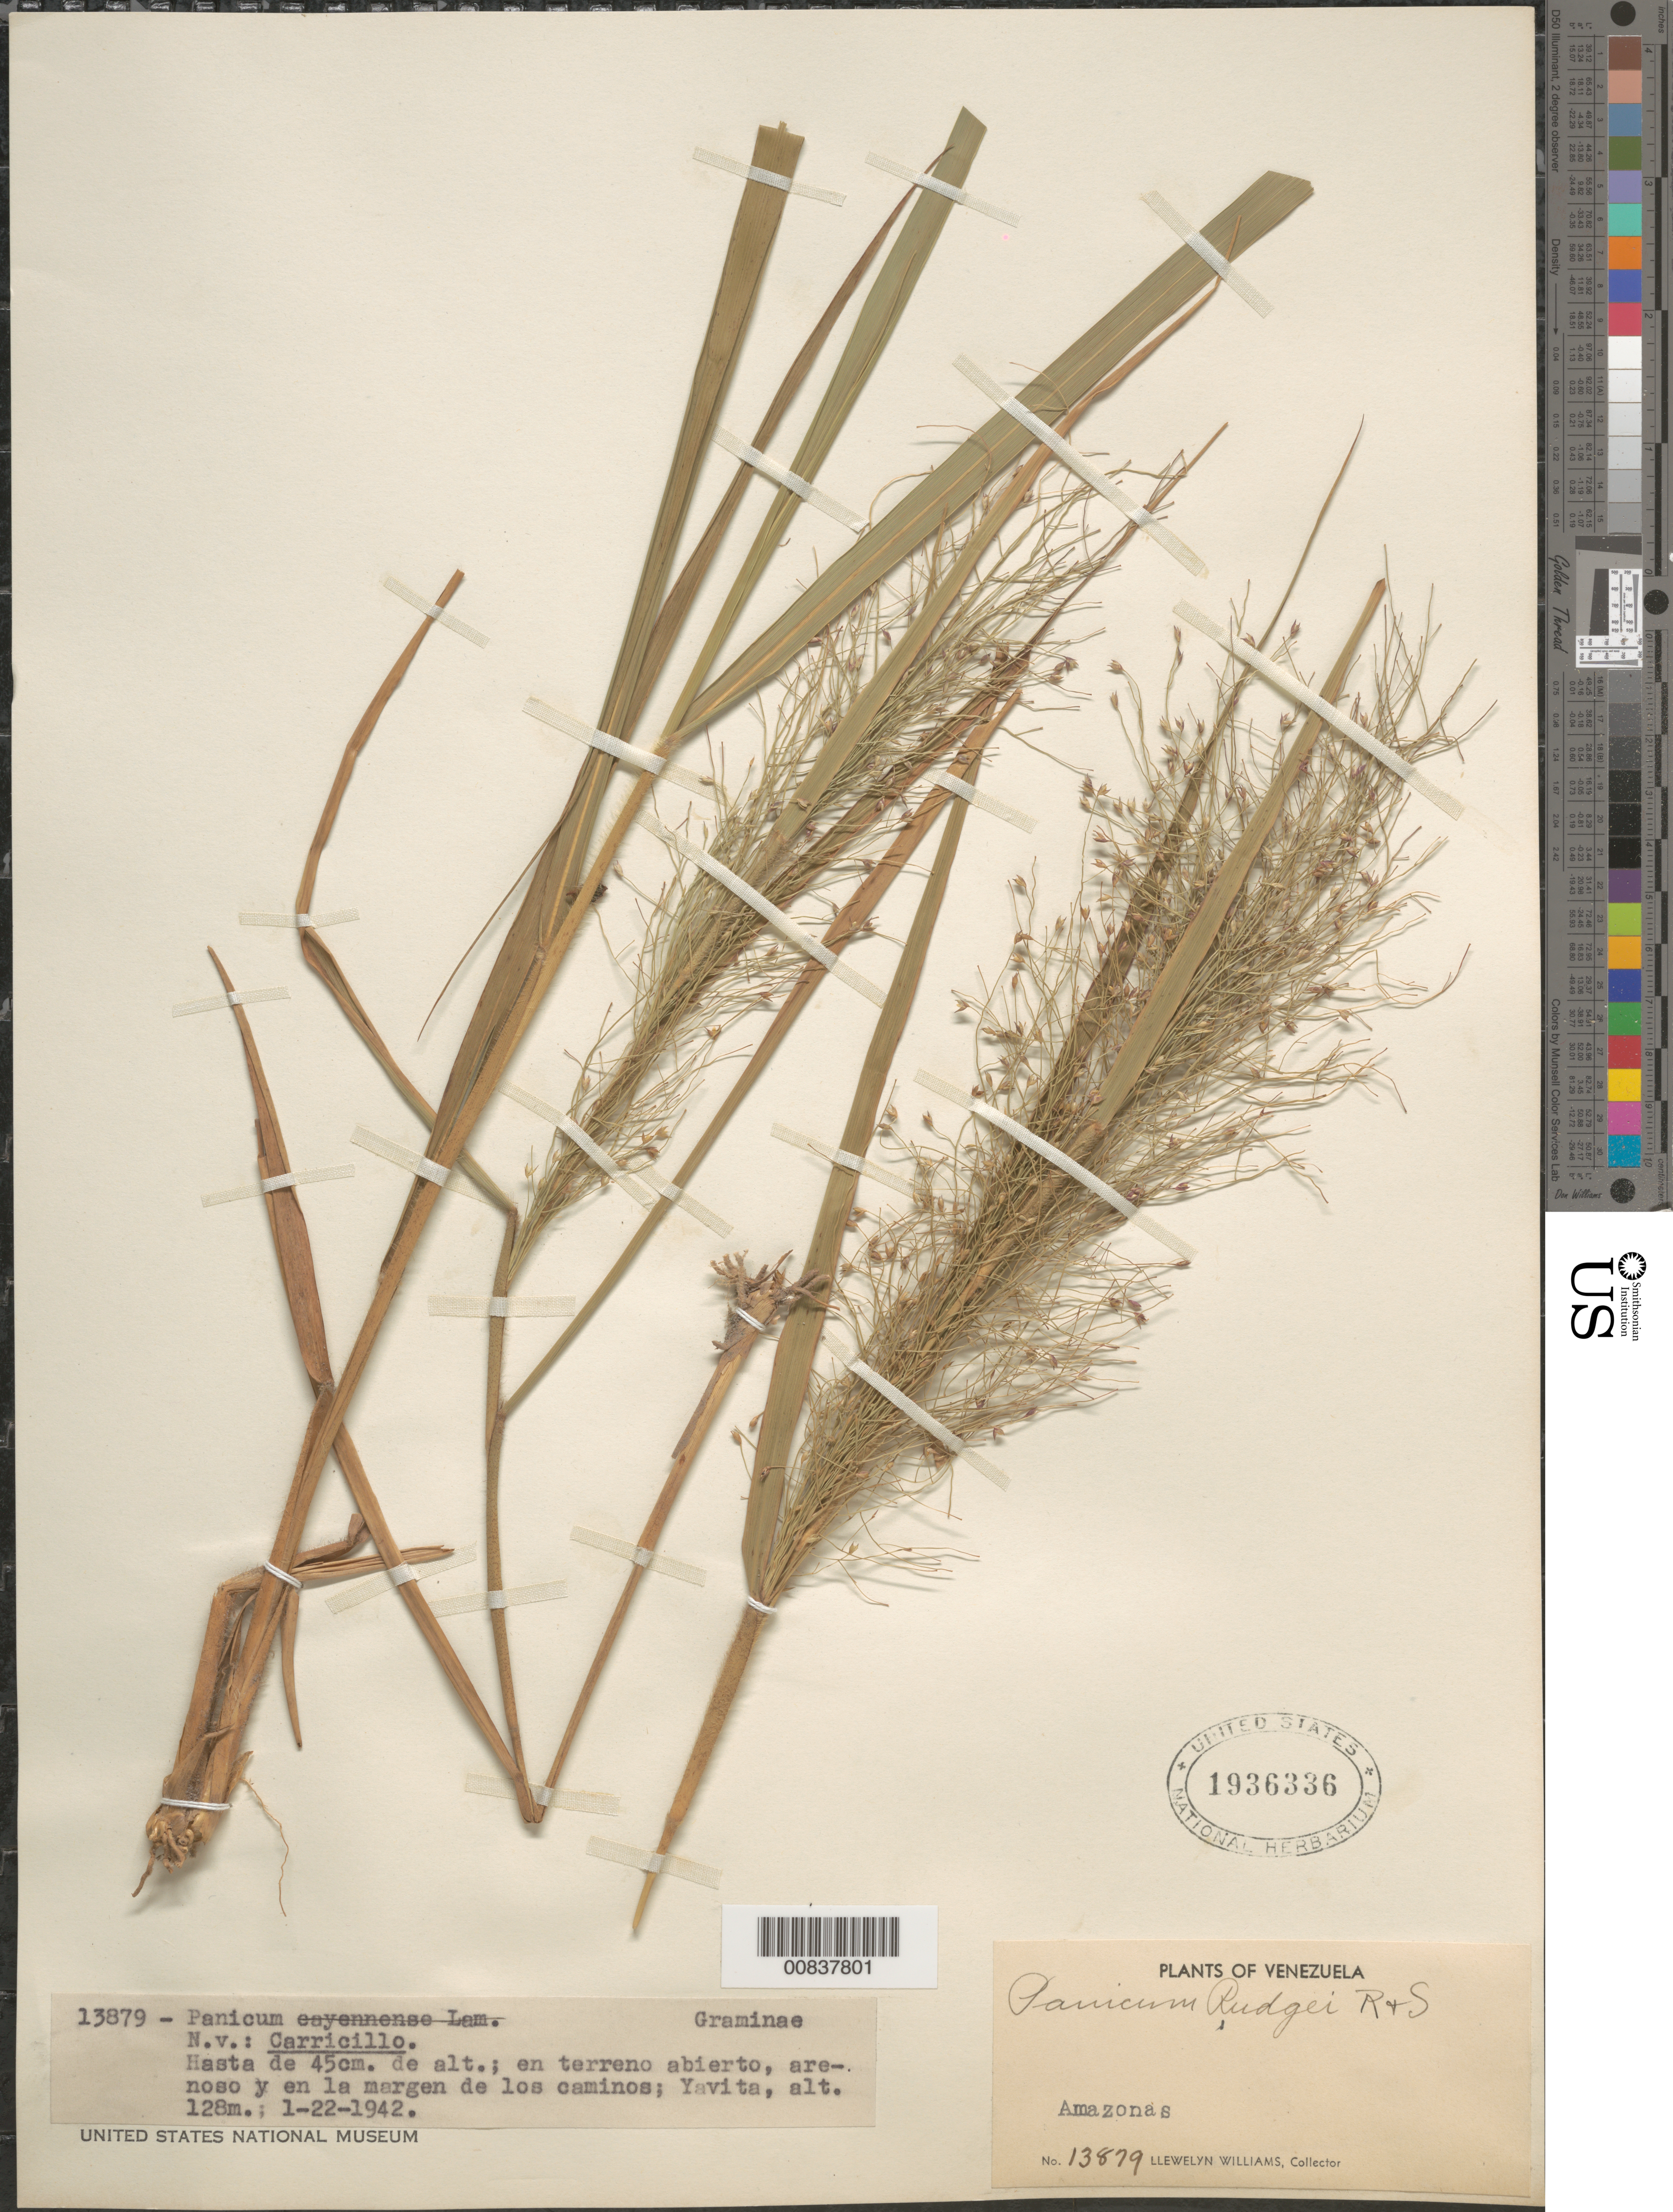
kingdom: Plantae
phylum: Tracheophyta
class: Liliopsida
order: Poales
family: Poaceae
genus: Panicum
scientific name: Panicum rudgei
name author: Roem. & Schult.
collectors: Ll. Williams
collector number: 13879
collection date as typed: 22-Jan-42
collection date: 1942-01-22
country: Venezuela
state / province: Amazonas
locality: Yavita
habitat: Terreno abierto, arenoso y en la margen de los caminos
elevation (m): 128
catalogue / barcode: US 1936336